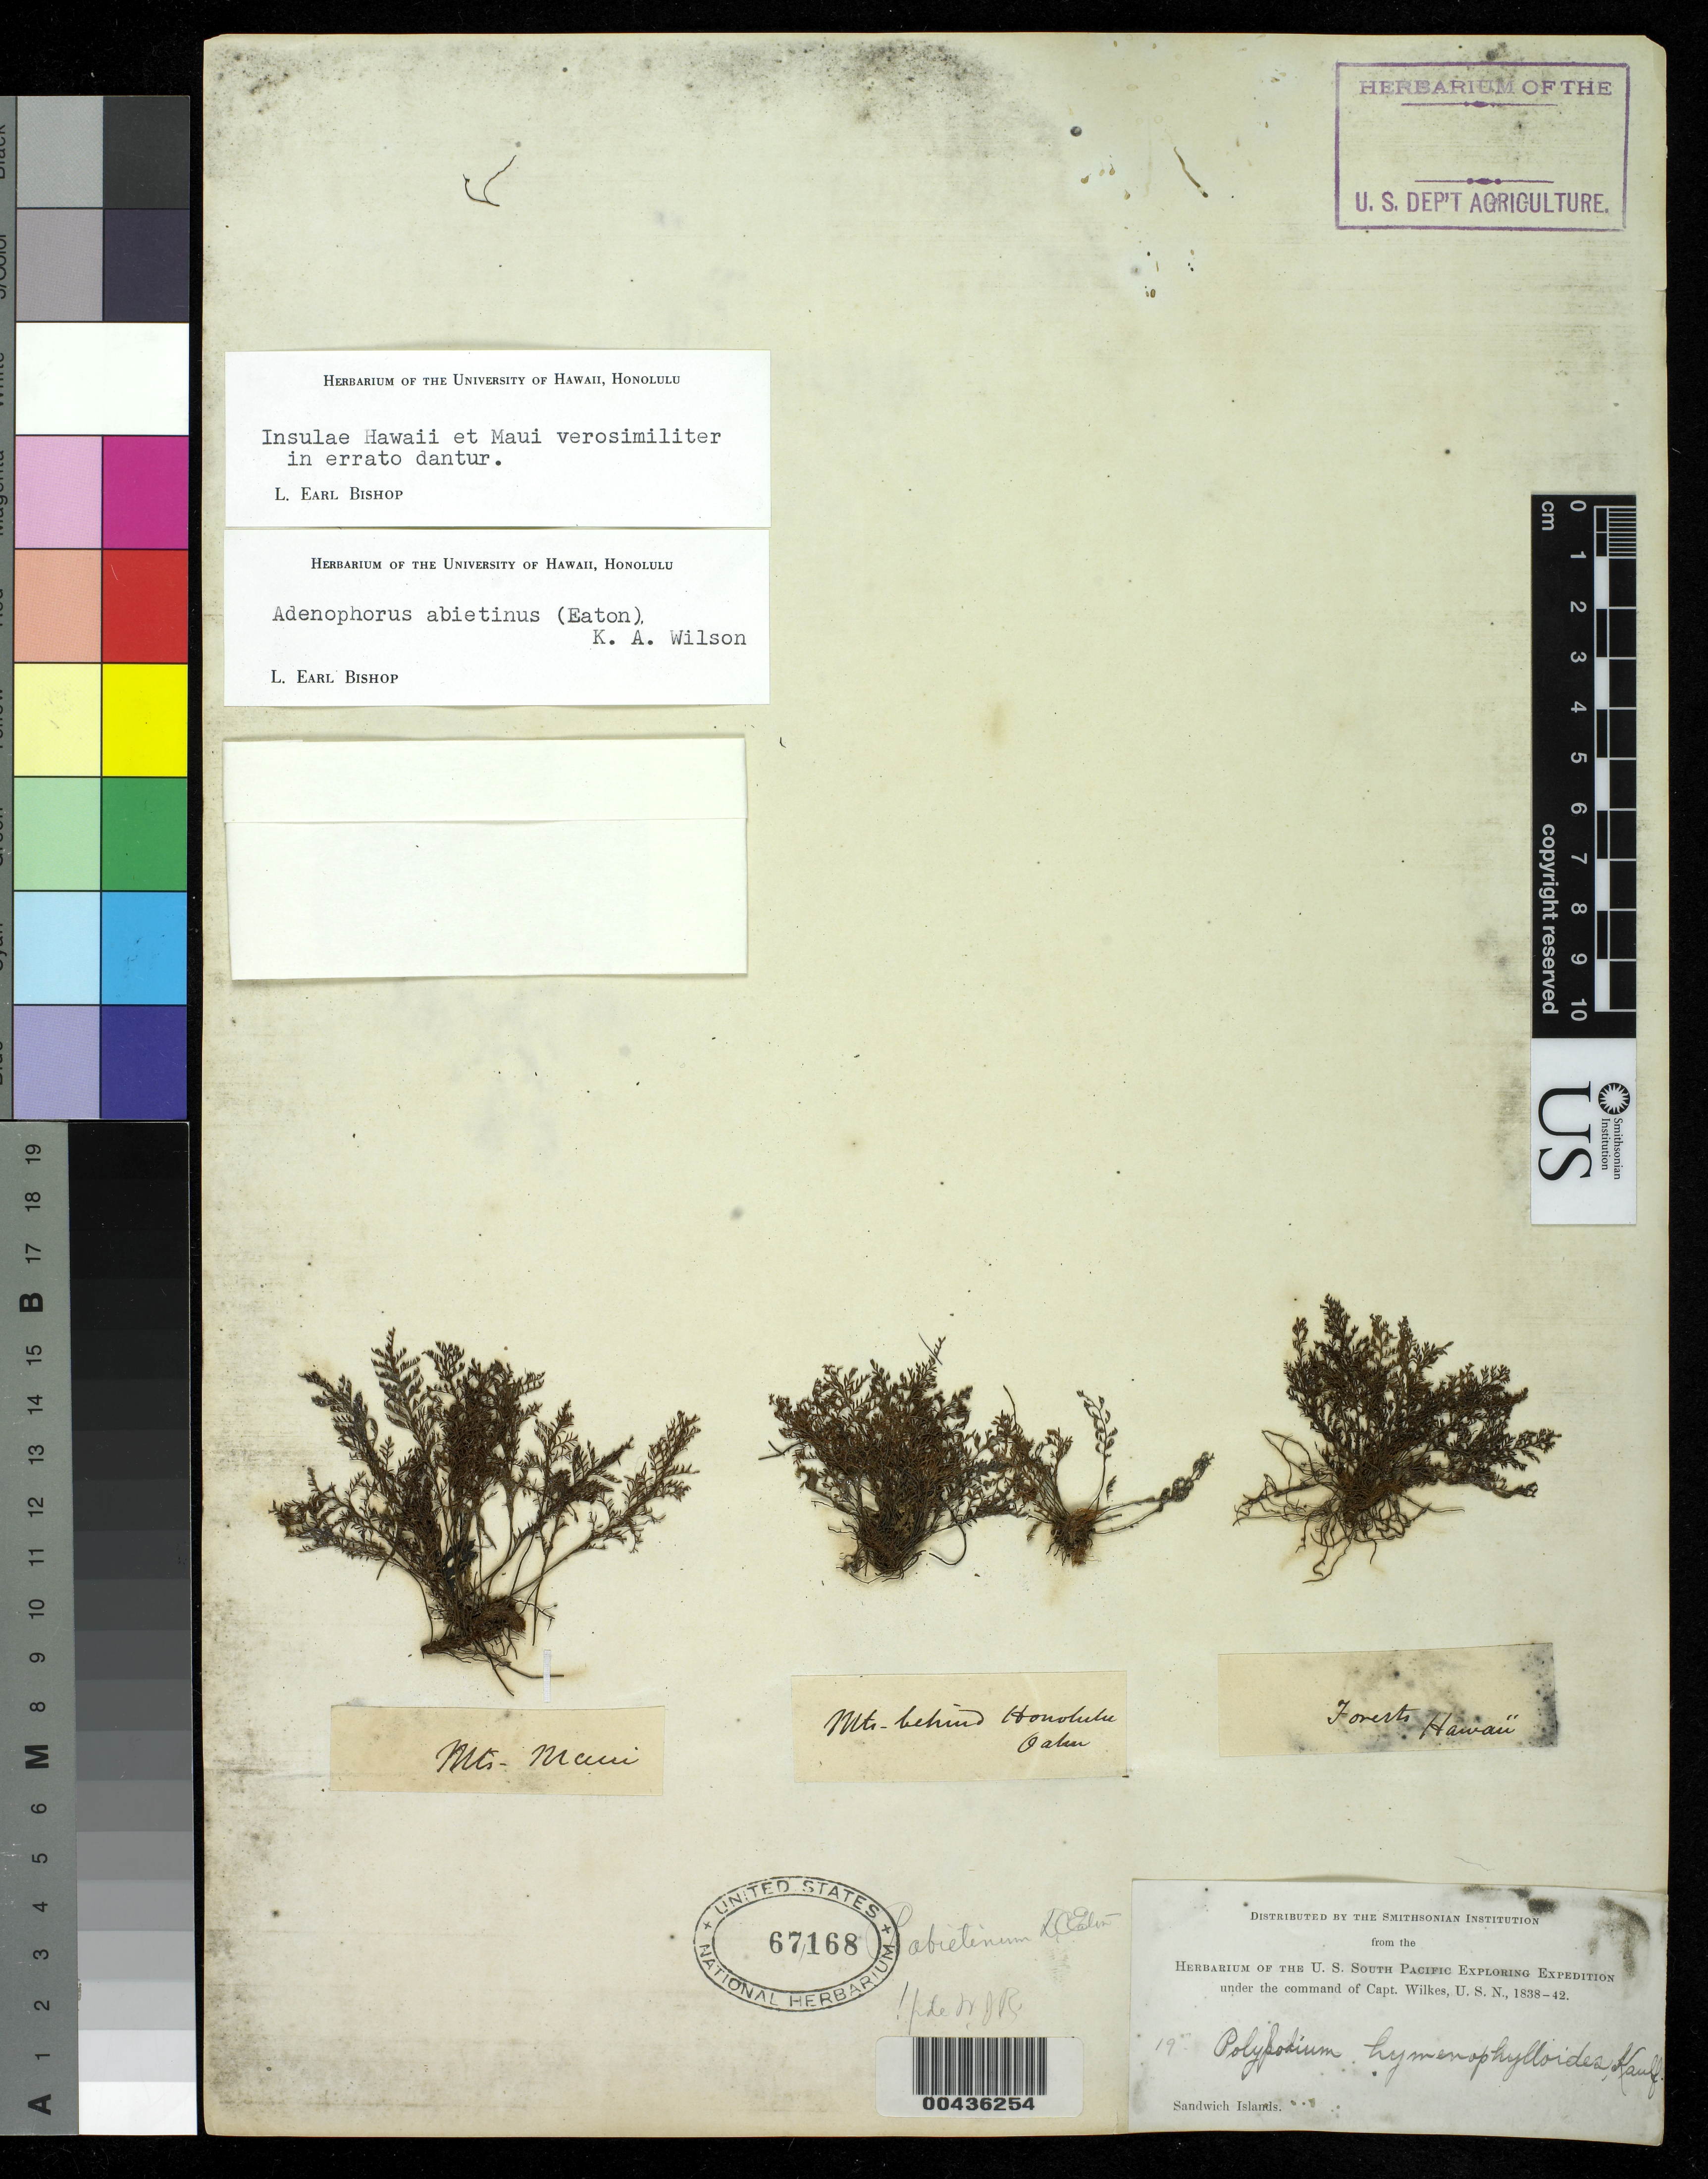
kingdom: Plantae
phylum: Tracheophyta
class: Polypodiopsida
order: Polypodiales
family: Polypodiaceae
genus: Adenophorus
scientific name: Adenophorus abietinus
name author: (D.C. Eaton) K.A. Wilson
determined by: Bishop, L. E.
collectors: Wilkes Explor. Exped.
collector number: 19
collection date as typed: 1838 to -- --- 1842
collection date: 1838/1842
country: United States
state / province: Hawaii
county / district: Honolulu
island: Oahu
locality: Mts. Maui; Mts. behind Honolulu, Oahu; Forest in Hawaii, Sandwich Islands-This is a mixed collection treated as one specimen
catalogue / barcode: US 67168